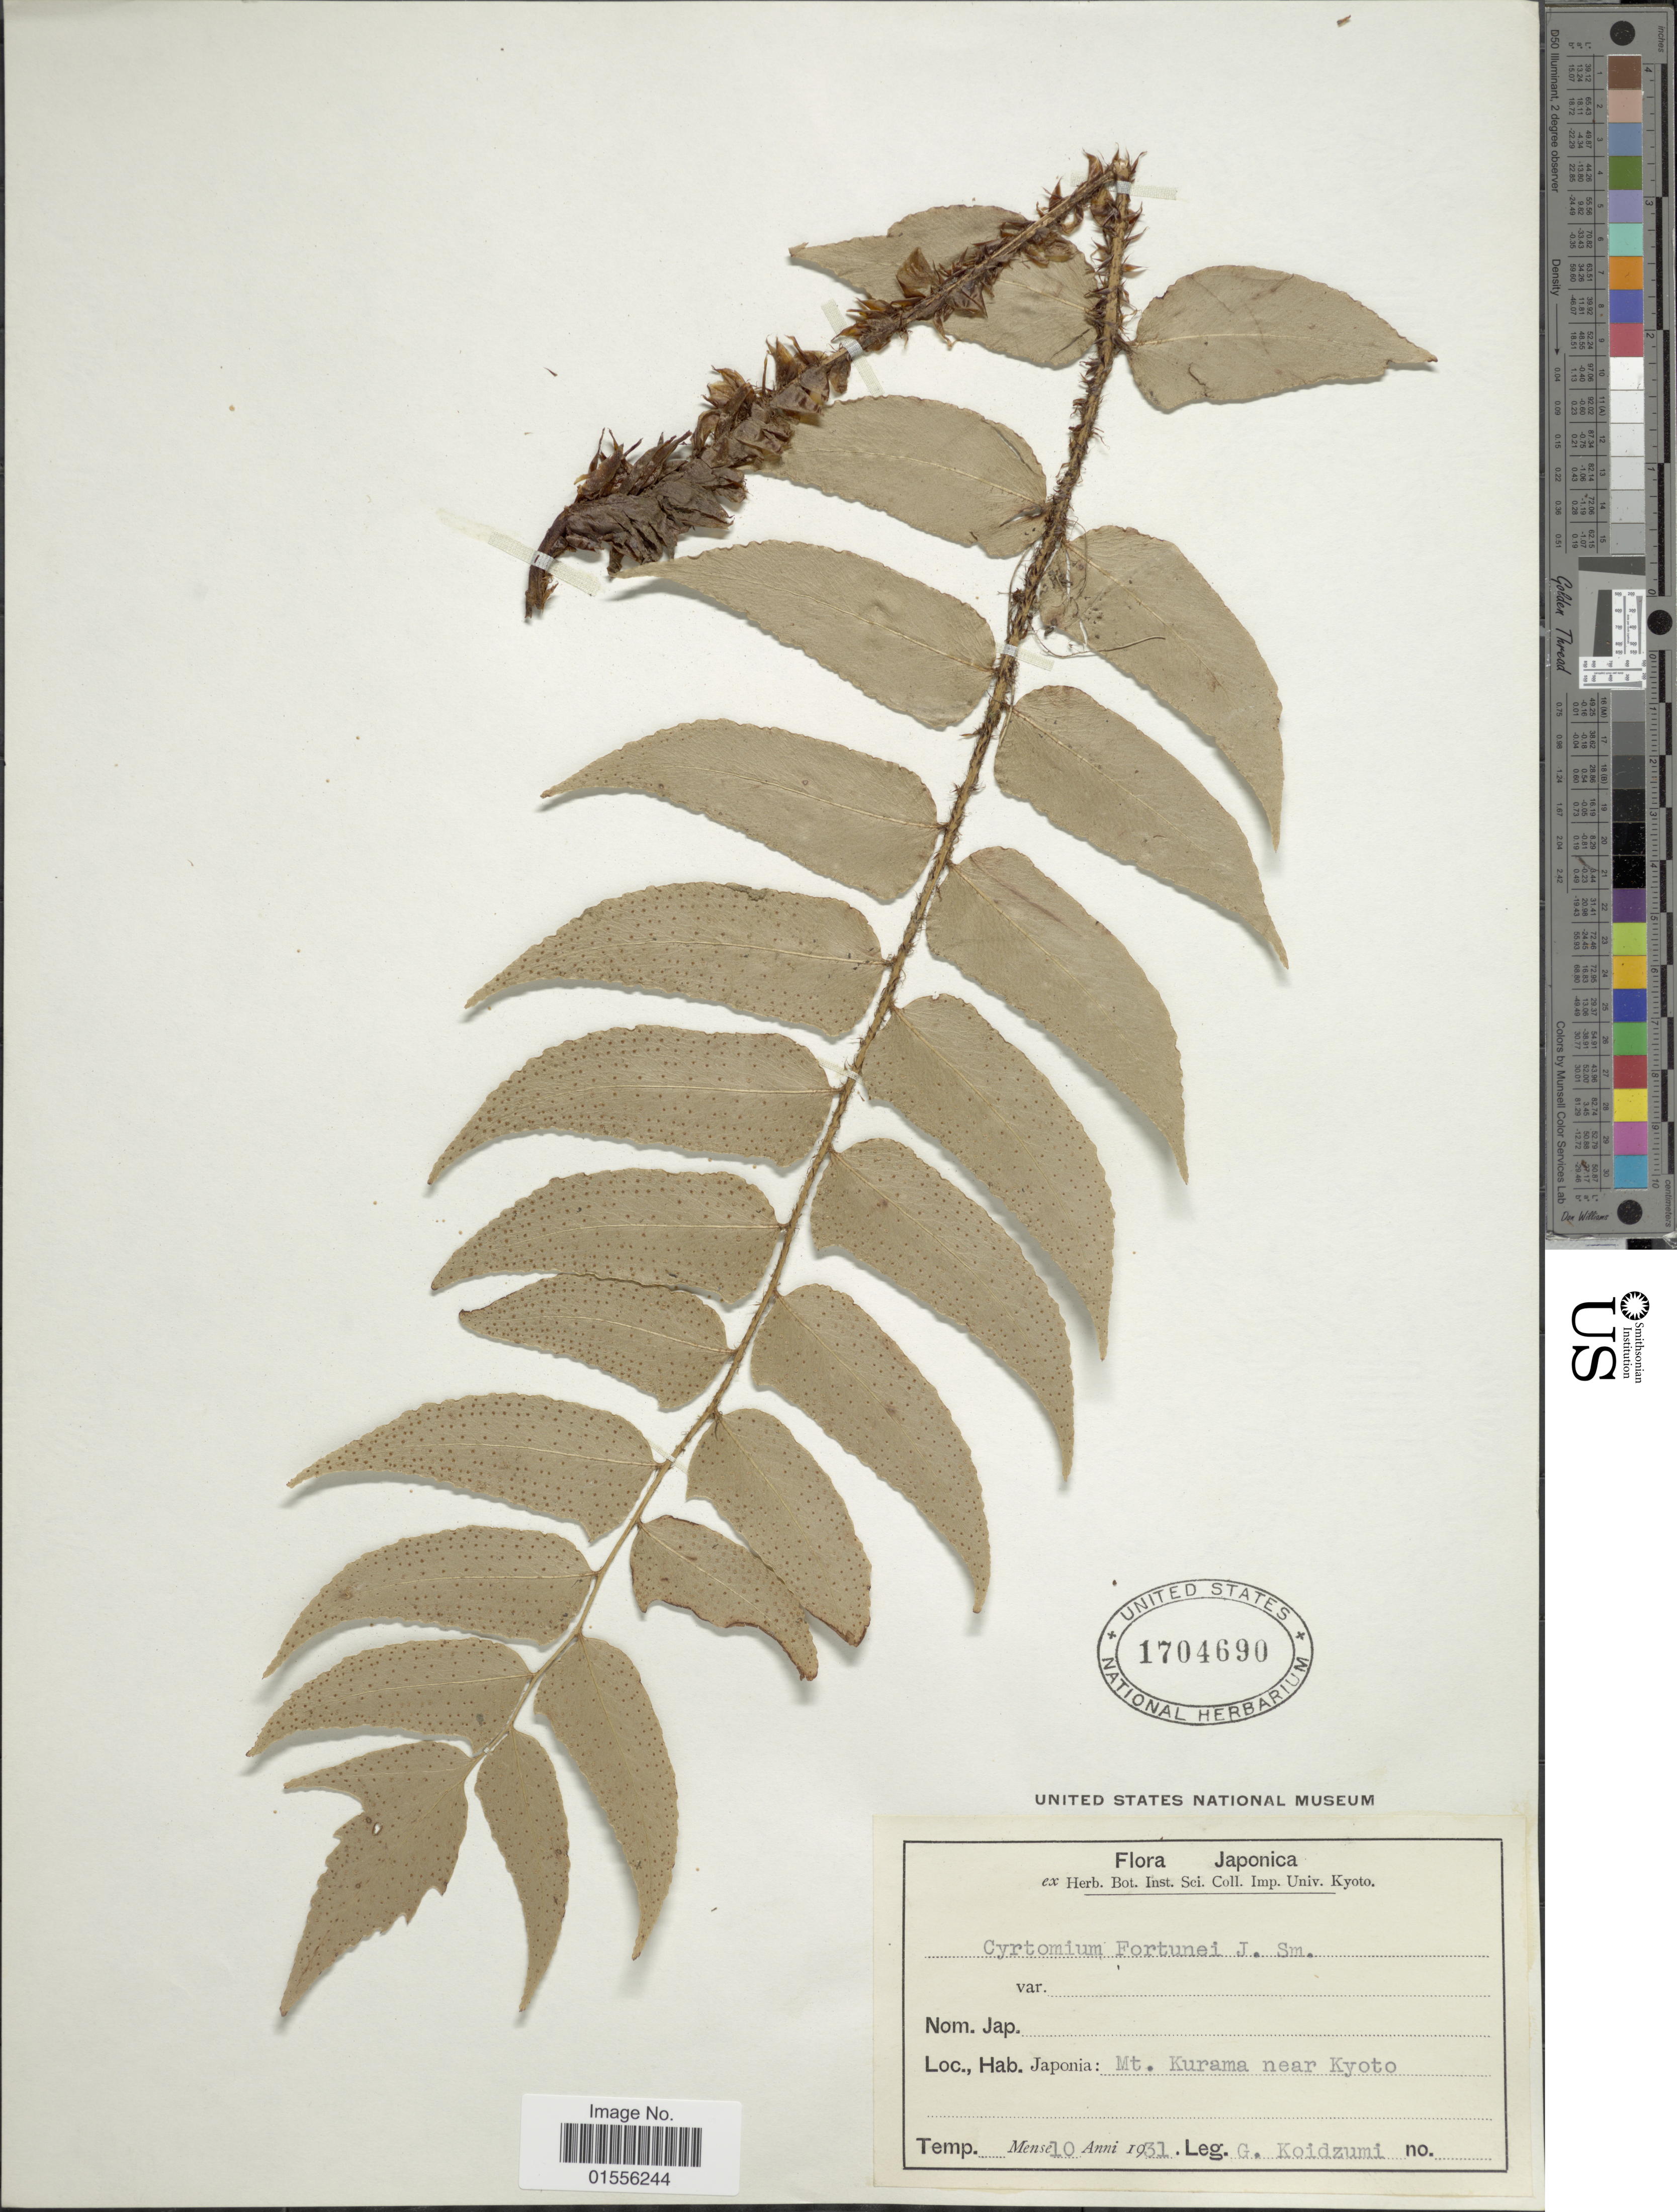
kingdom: Plantae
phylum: Tracheophyta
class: Polypodiopsida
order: Polypodiales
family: Dryopteridaceae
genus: Cyrtomium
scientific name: Cyrtomium fortunei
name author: J. Sm.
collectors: G. Koidzumi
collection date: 1931-10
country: Japan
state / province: Kyoto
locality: Mt Kurama near Kyoto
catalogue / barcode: US 1704690